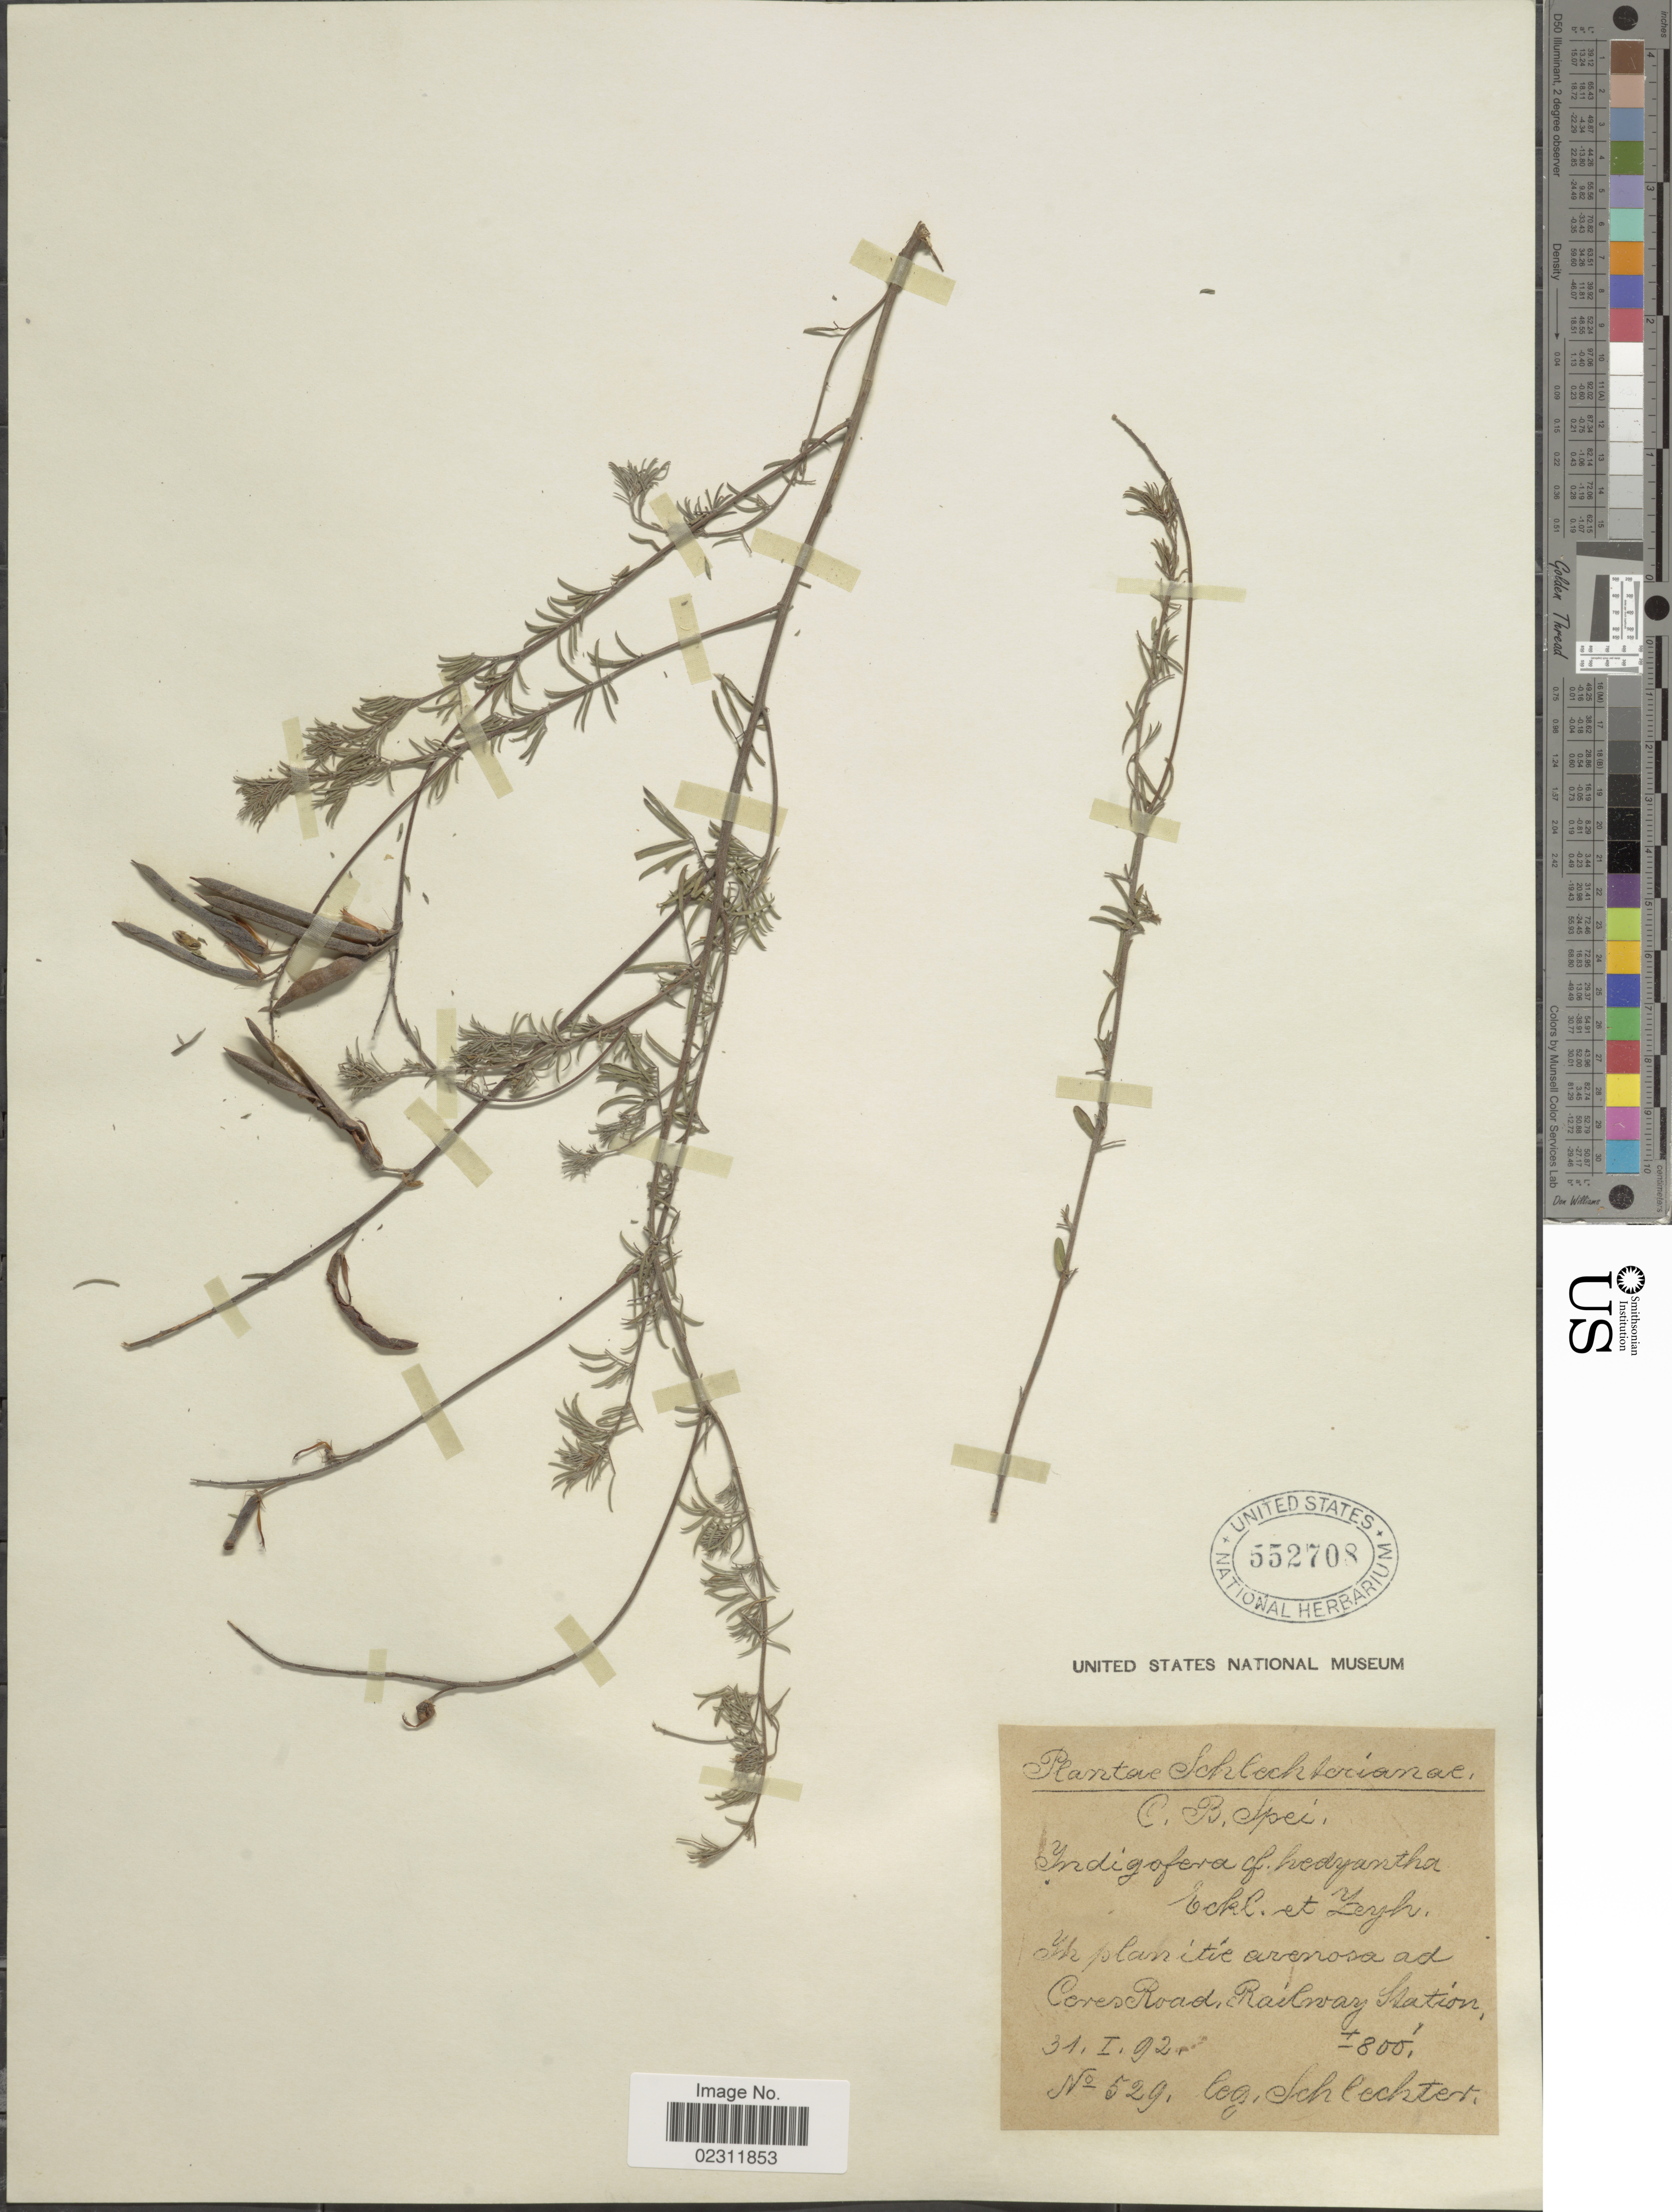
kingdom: Plantae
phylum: Tracheophyta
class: Magnoliopsida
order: Fabales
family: Fabaceae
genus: Indigofera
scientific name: Indigofera hedyantha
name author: Eckl. & Zeyh.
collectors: Schlechter, --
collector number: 529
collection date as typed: Transcribed d/m/y: 31/1/92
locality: Cores Road, Railway station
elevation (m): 244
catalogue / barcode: US 552708